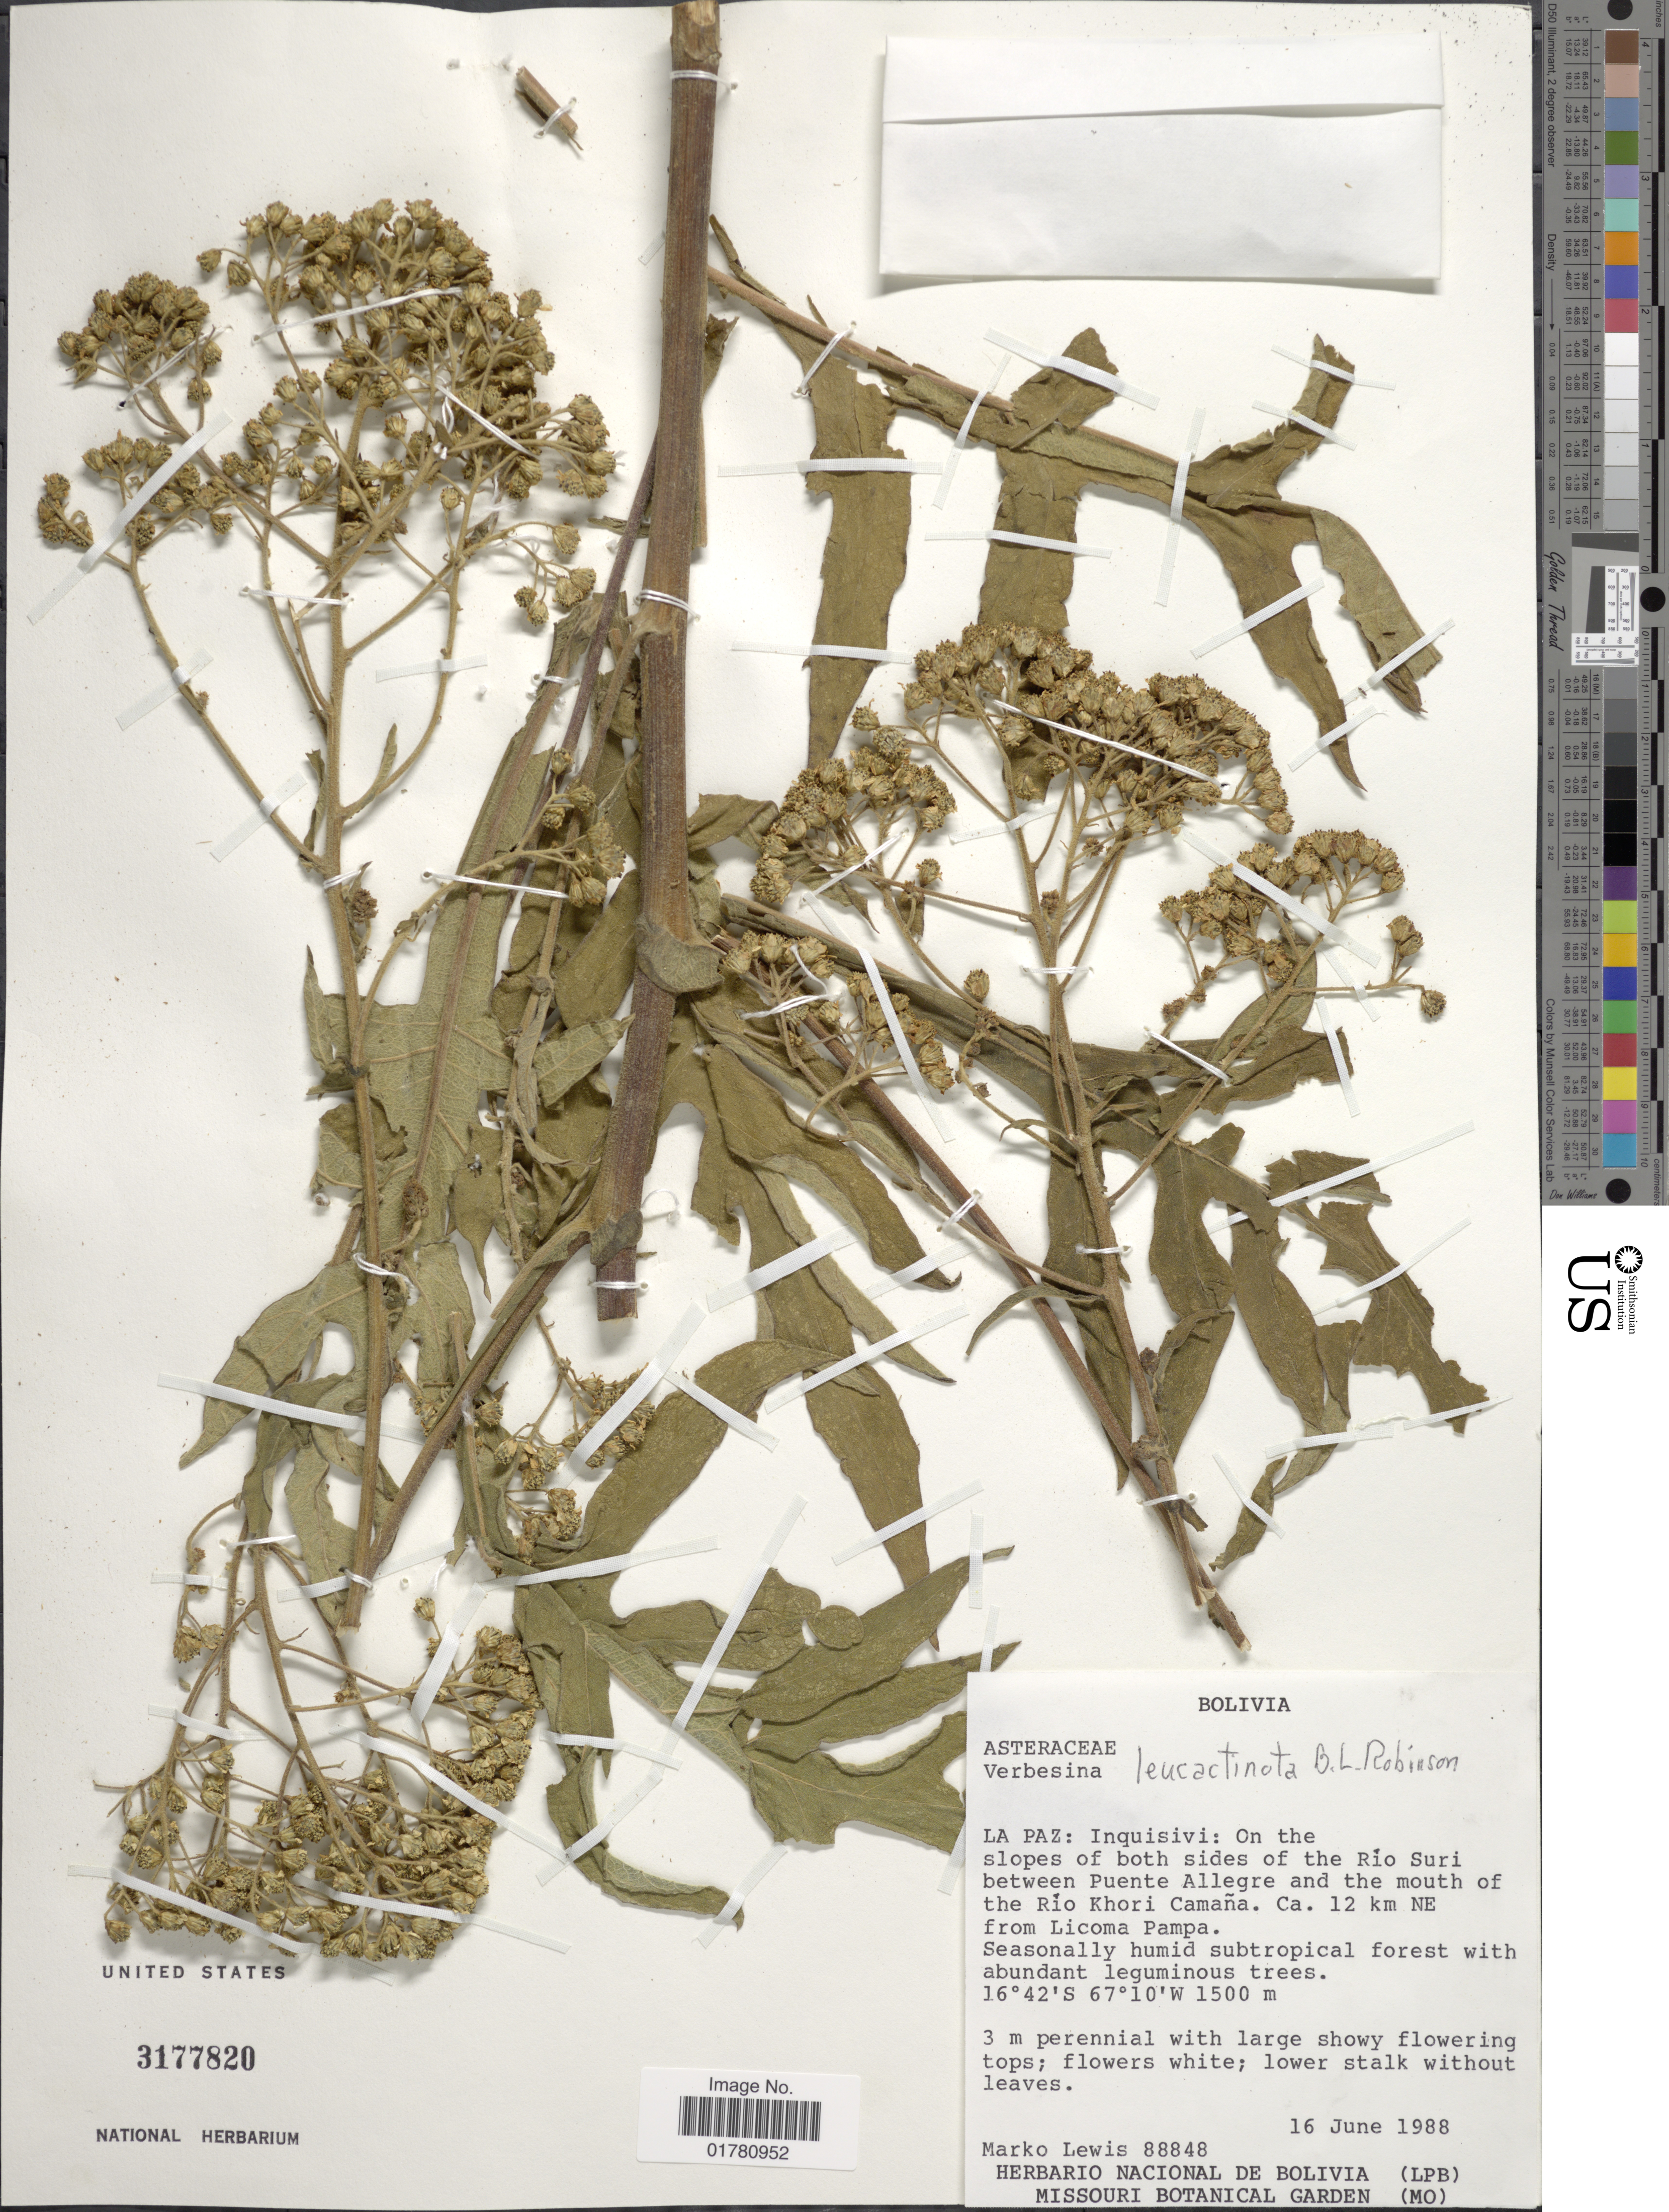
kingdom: Plantae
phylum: Tracheophyta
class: Magnoliopsida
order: Asterales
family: Asteraceae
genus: Verbesina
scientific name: Verbesina leucactinota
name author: B.L. Rob.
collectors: M. A. Lewis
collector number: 88848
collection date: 1988-06-16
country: Bolivia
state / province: La Paz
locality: Inquisivi: On the slopes of both sides of the Río Suri between Puente Allegre and the mouth of the Río Khori Camaña. Ca 12 km NE from Licoma Pampa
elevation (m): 1500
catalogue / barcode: US 3177820